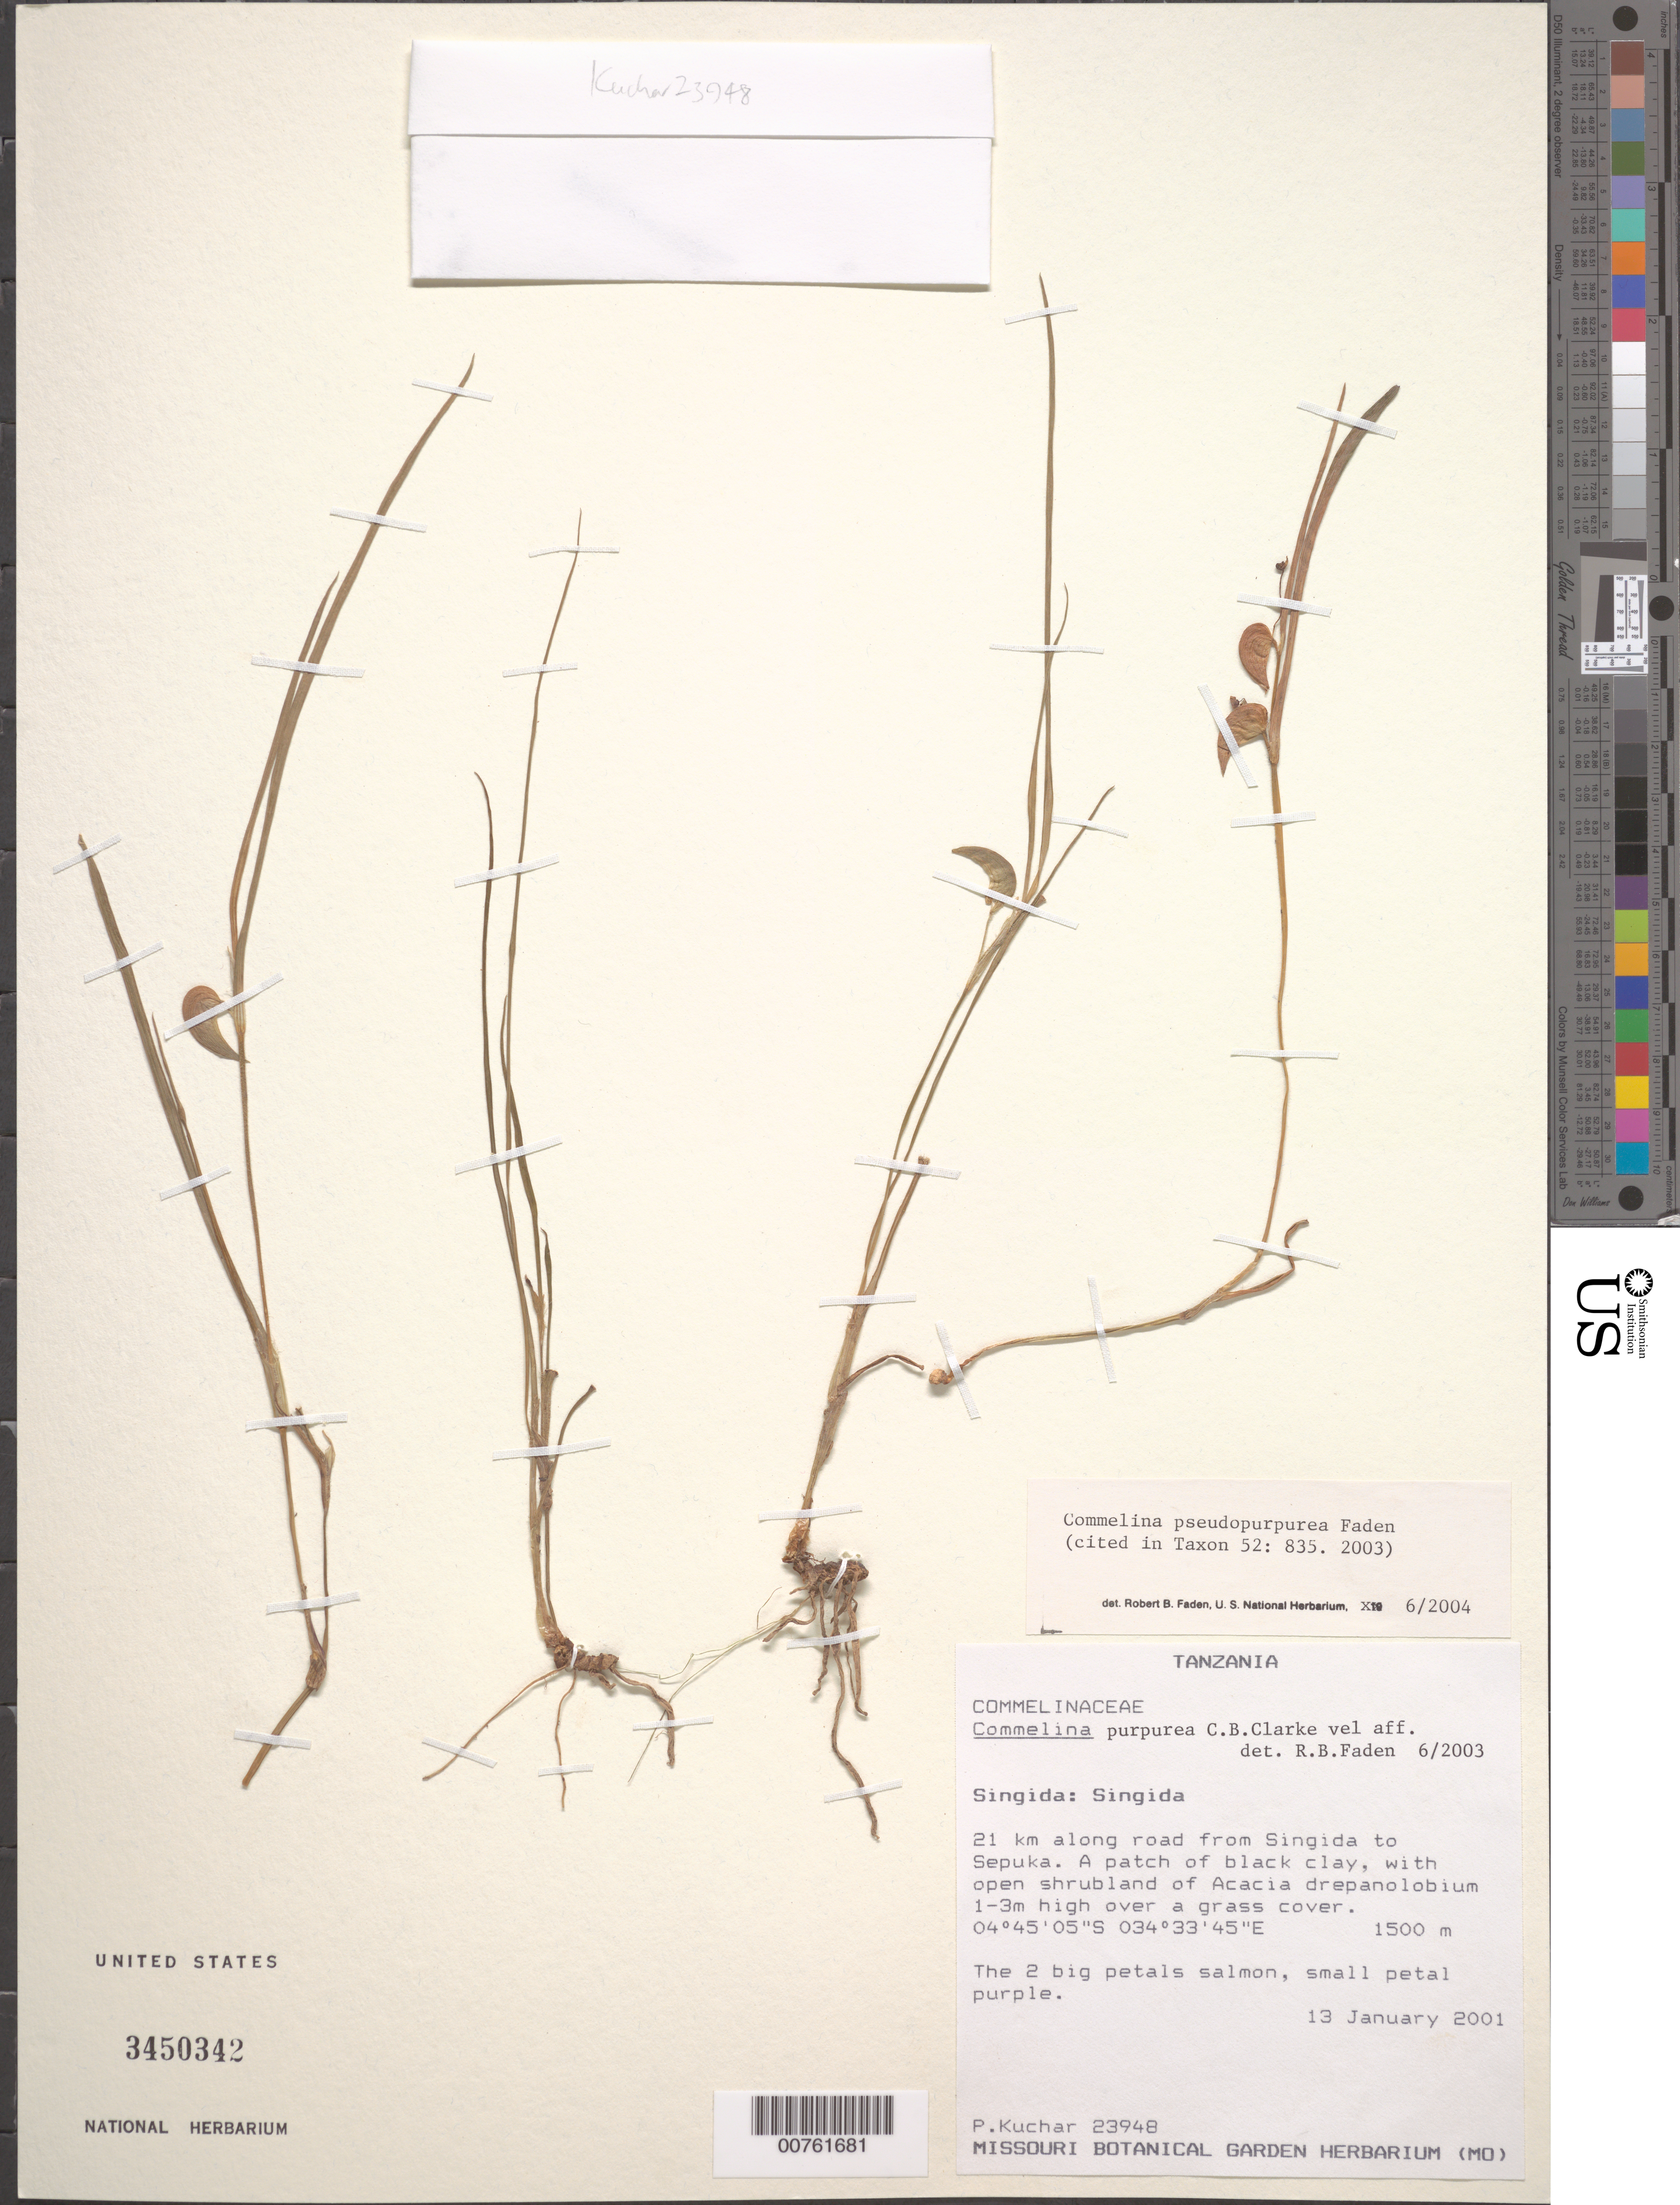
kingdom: Plantae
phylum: Tracheophyta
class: Liliopsida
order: Commelinales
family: Commelinaceae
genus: Commelina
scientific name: Commelina pseudopurpurea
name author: Faden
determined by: Faden, Robert B., (US), Smithsonian Institution - National Museum of Natural History (UNITED STATES)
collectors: P. Kuchar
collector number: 23948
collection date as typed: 13 Jan 2001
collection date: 2001-01-13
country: Tanzania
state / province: Singida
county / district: Singida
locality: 21 km along road from Singida to Sepuka.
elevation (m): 1500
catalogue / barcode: US 3450342